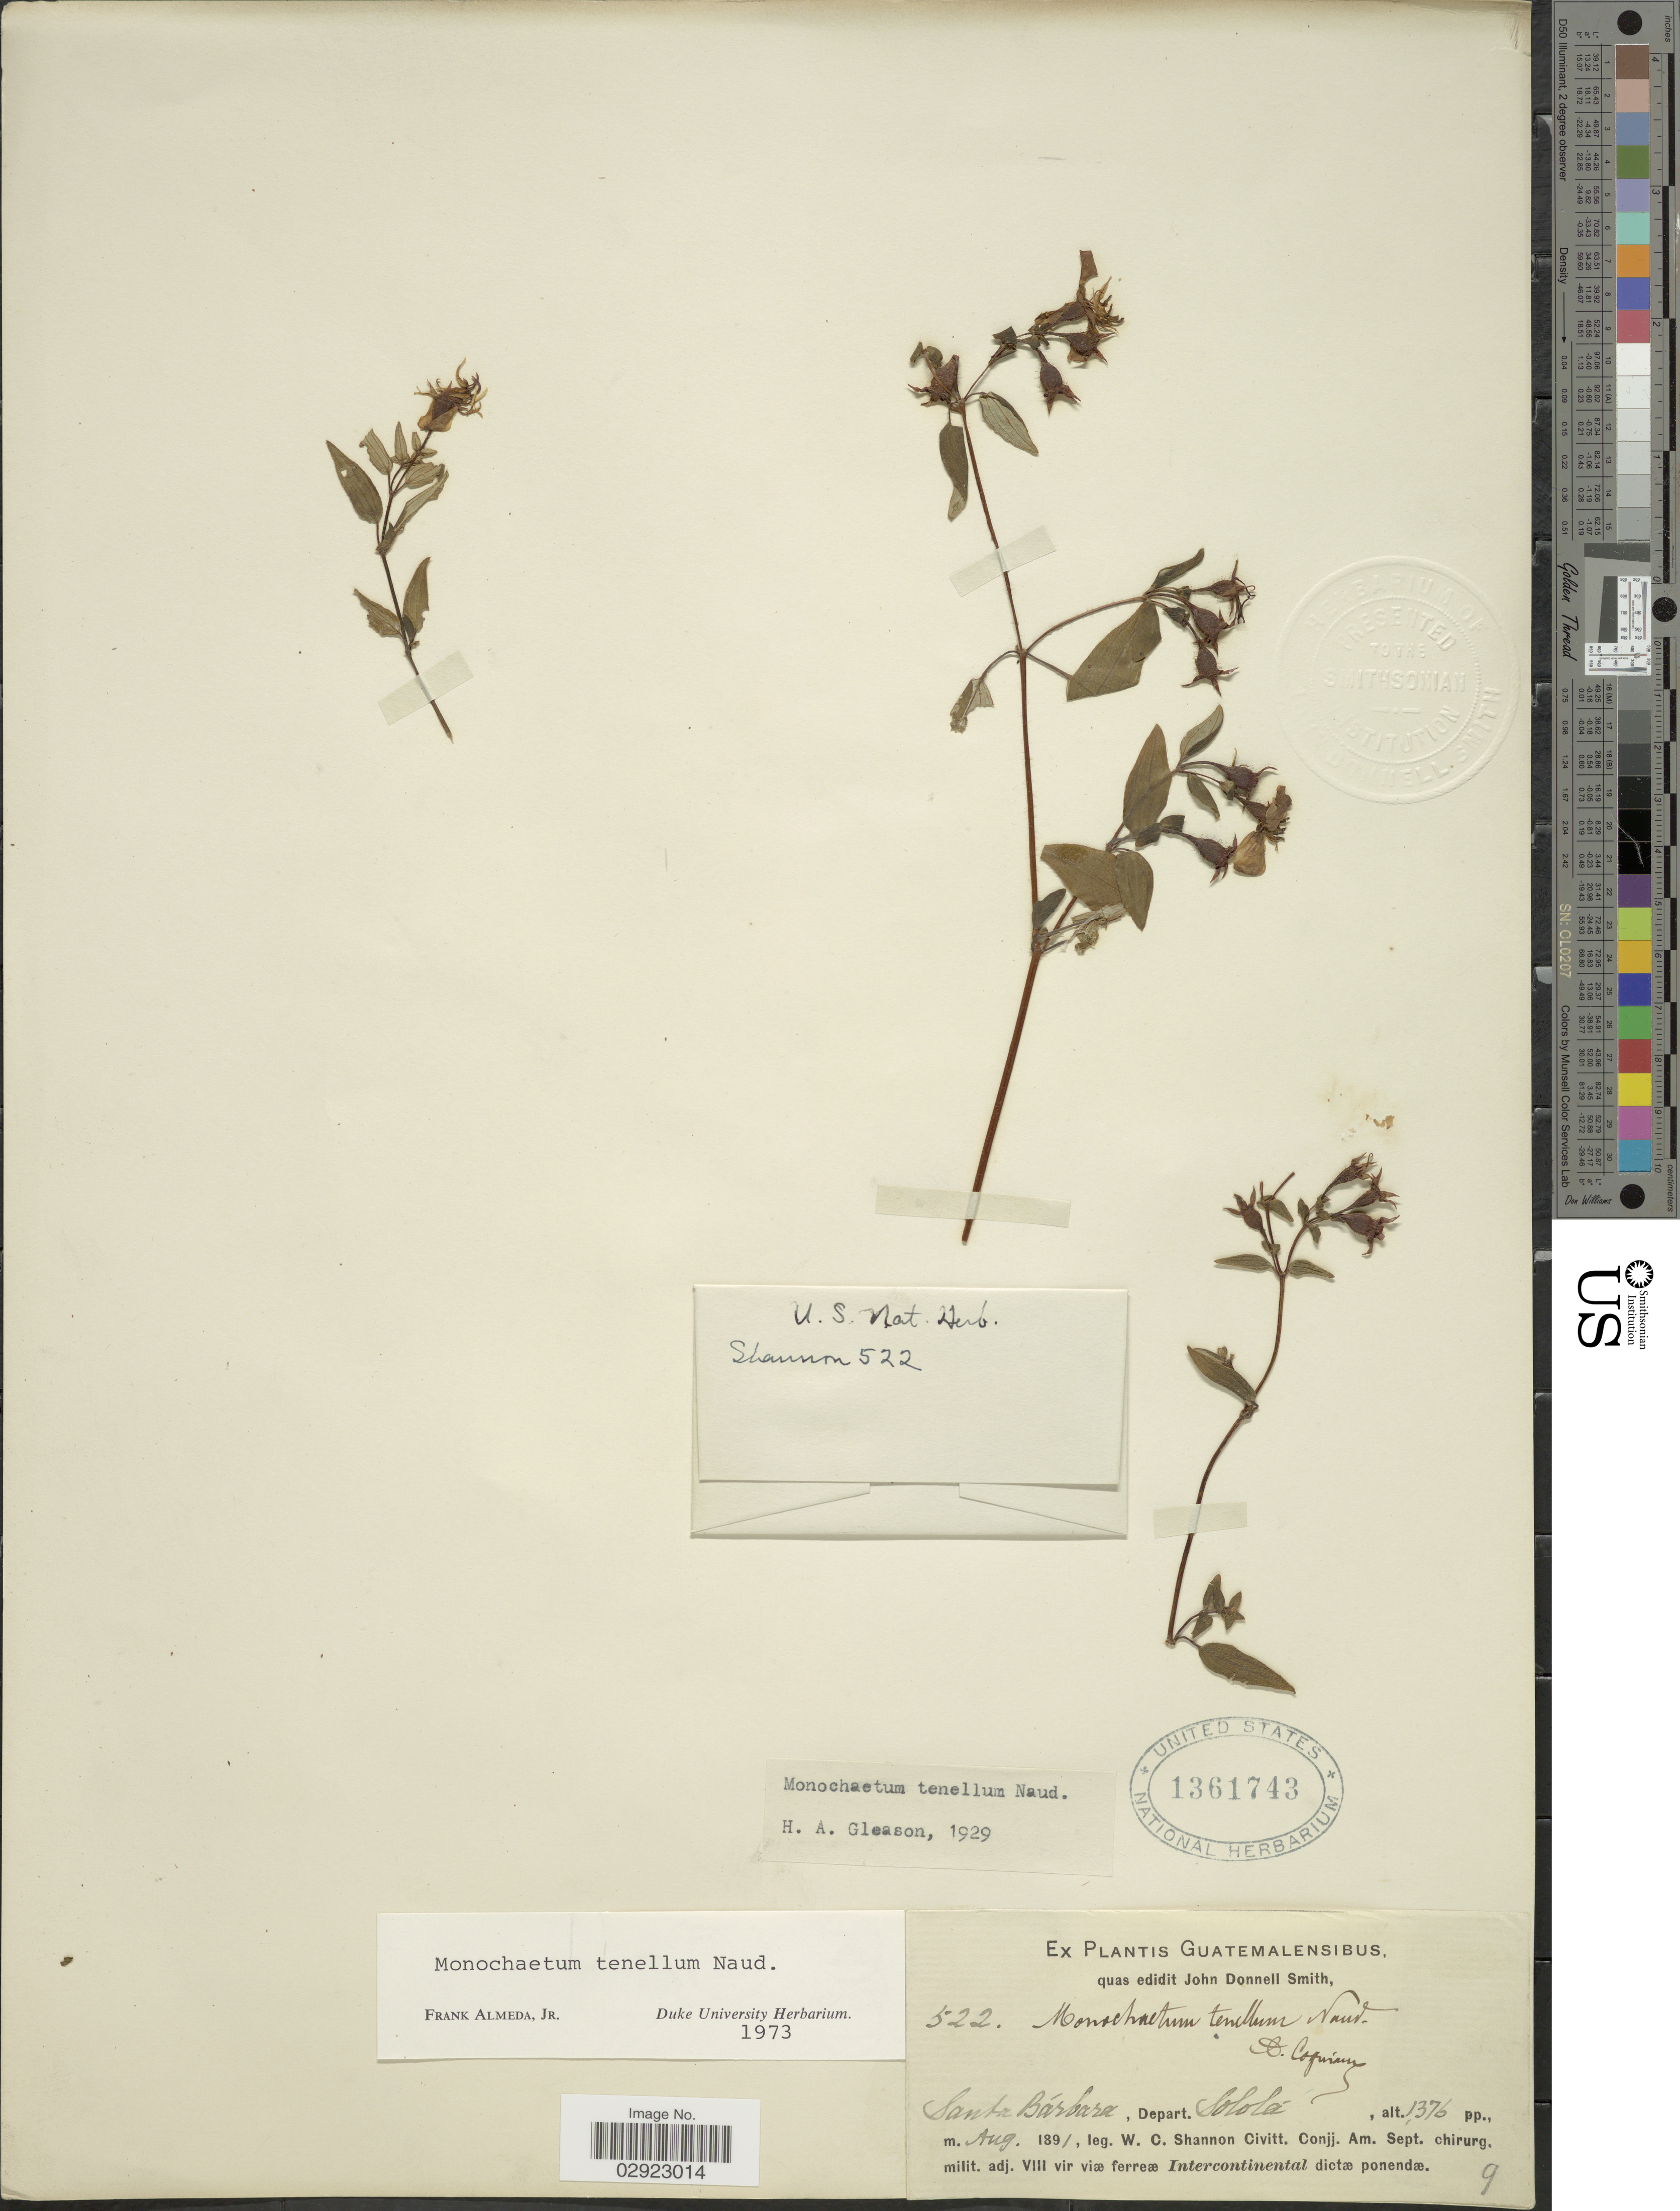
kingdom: Plantae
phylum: Tracheophyta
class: Magnoliopsida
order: Myrtales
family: Melastomataceae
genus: Monochaetum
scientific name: Monochaetum tenellum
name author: Naudin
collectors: W. C. Shannon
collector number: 522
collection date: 1891-08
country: Guatemala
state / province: Sololá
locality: Santa Bárbara, Depart. Sololá.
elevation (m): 419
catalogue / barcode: US 1361743